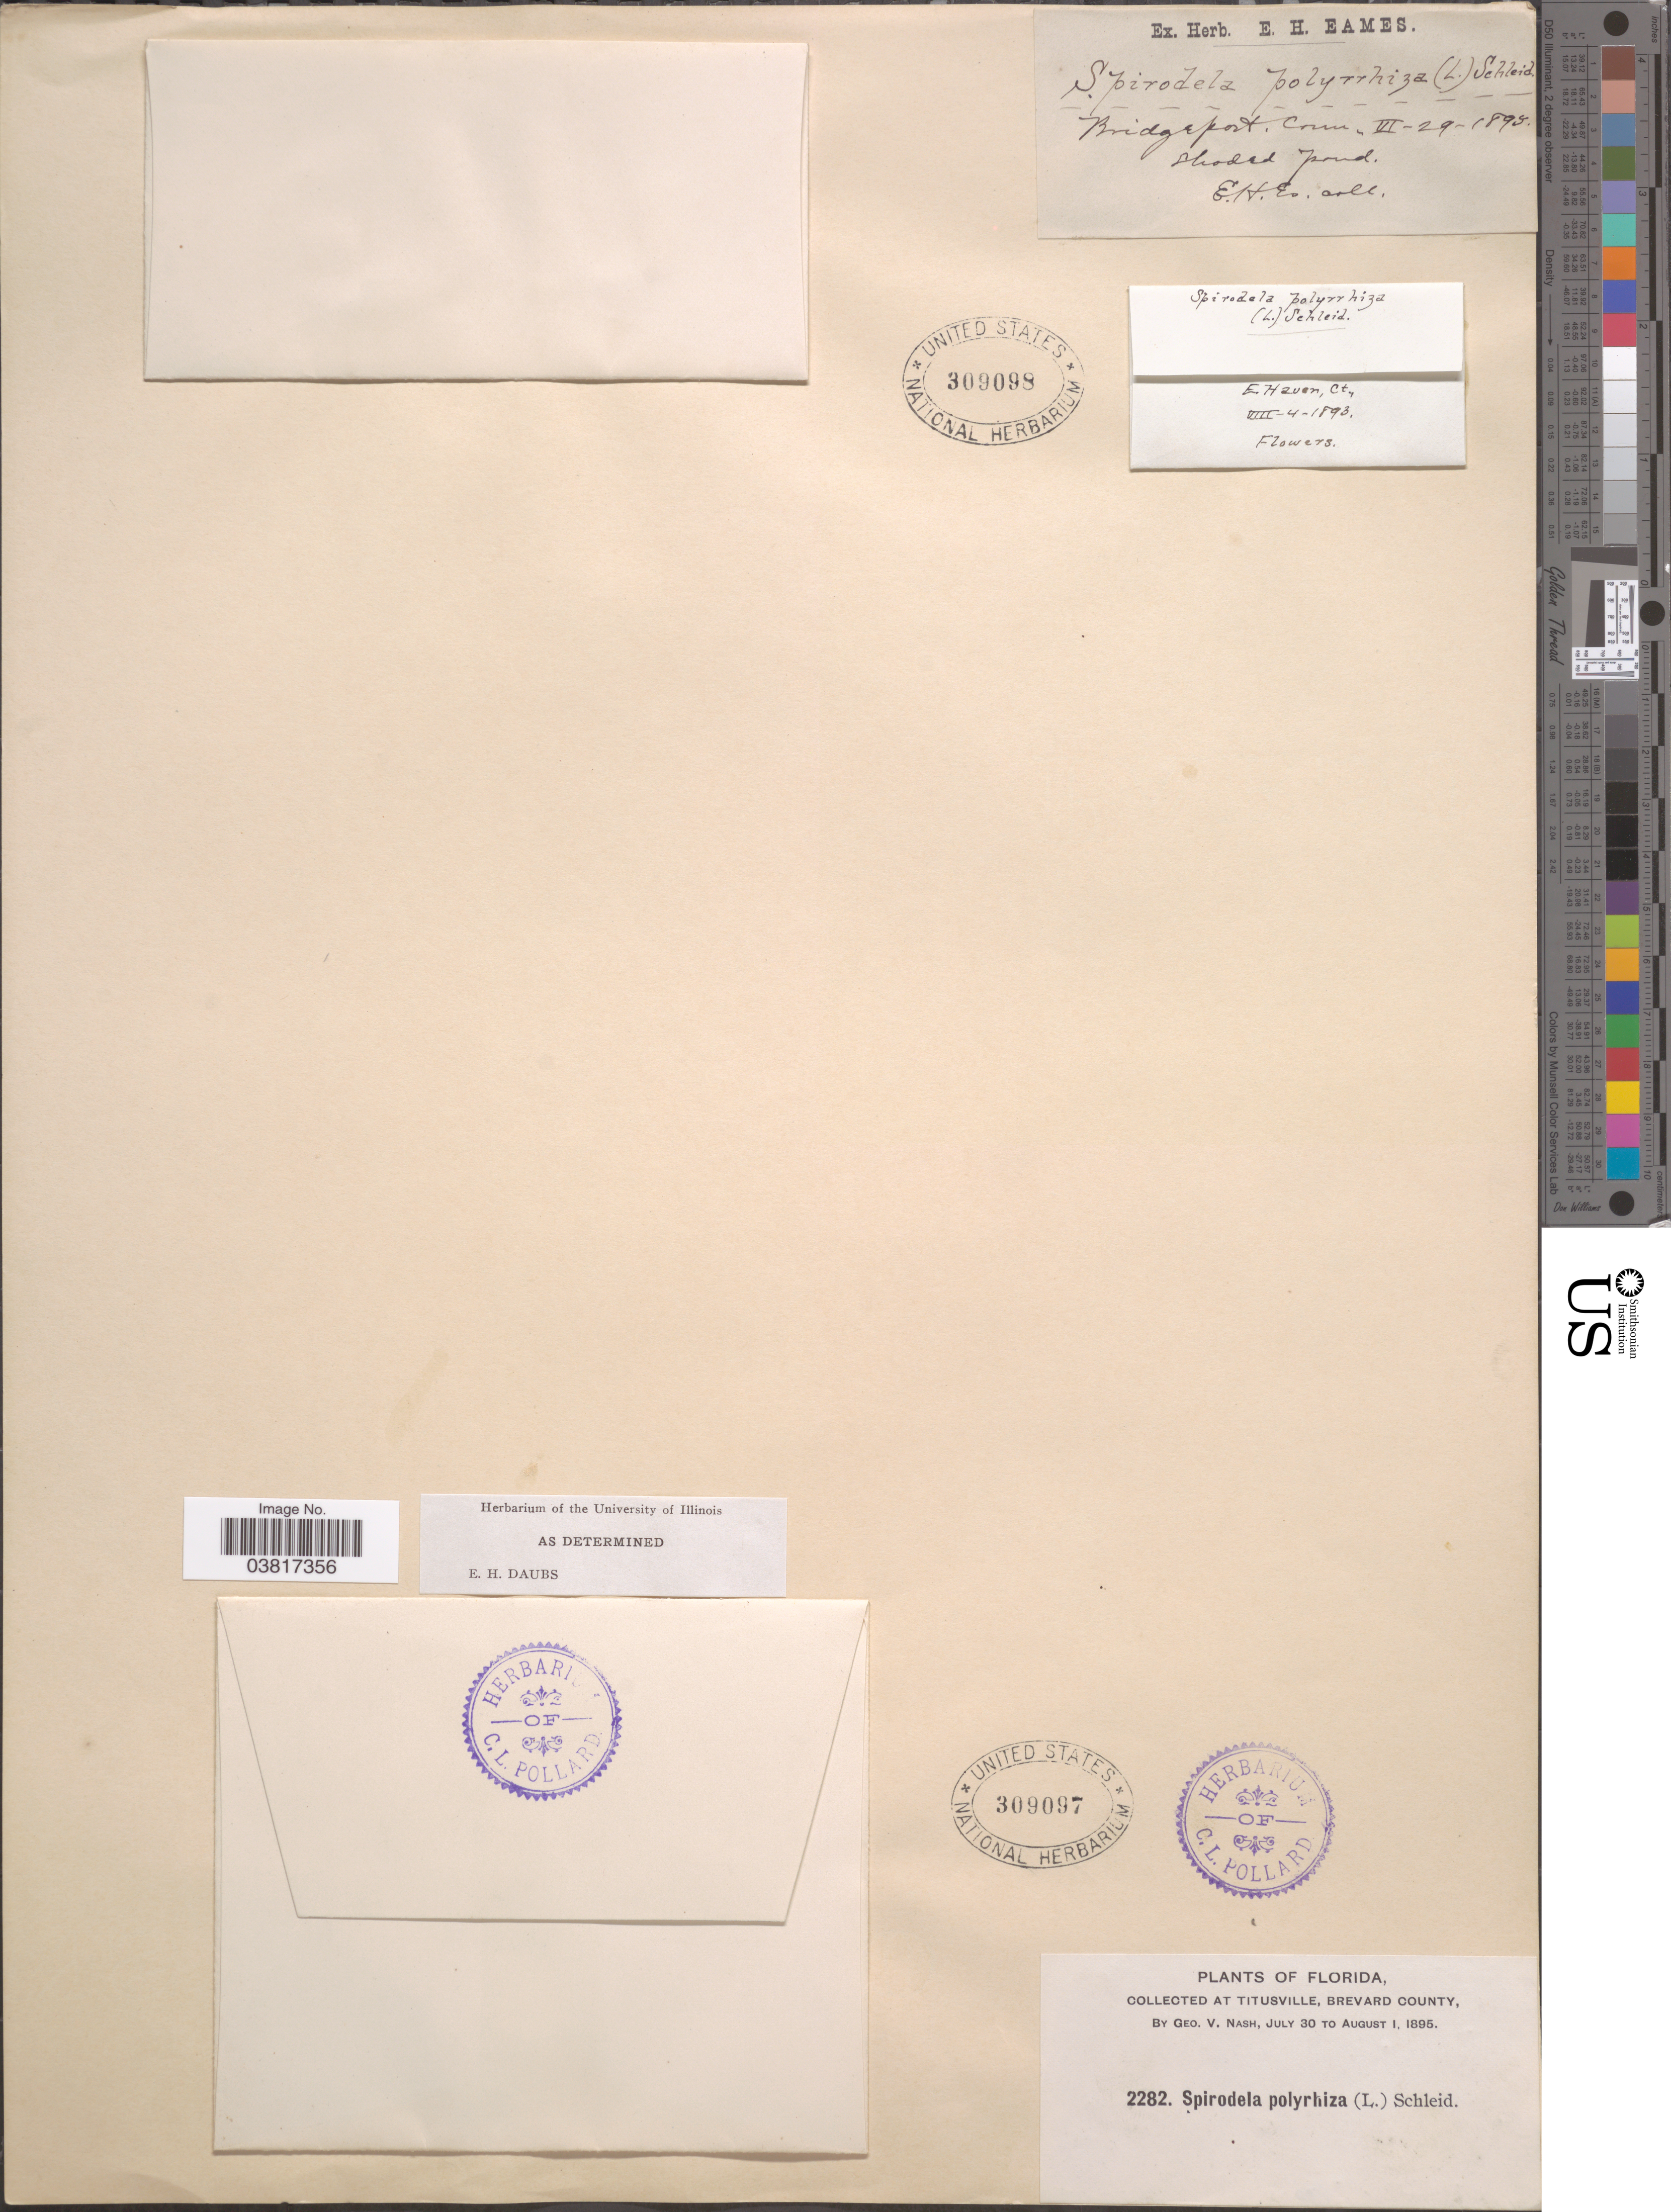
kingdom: Plantae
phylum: Tracheophyta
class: Liliopsida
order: Alismatales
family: Araceae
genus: Spirodela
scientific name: Spirodela polyrrhiza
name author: (L.) Schleid.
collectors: E. H. Eames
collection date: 1895-06-29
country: United States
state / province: Connecticut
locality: Bridgeport. Shaded pond.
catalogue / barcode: US 309098-2